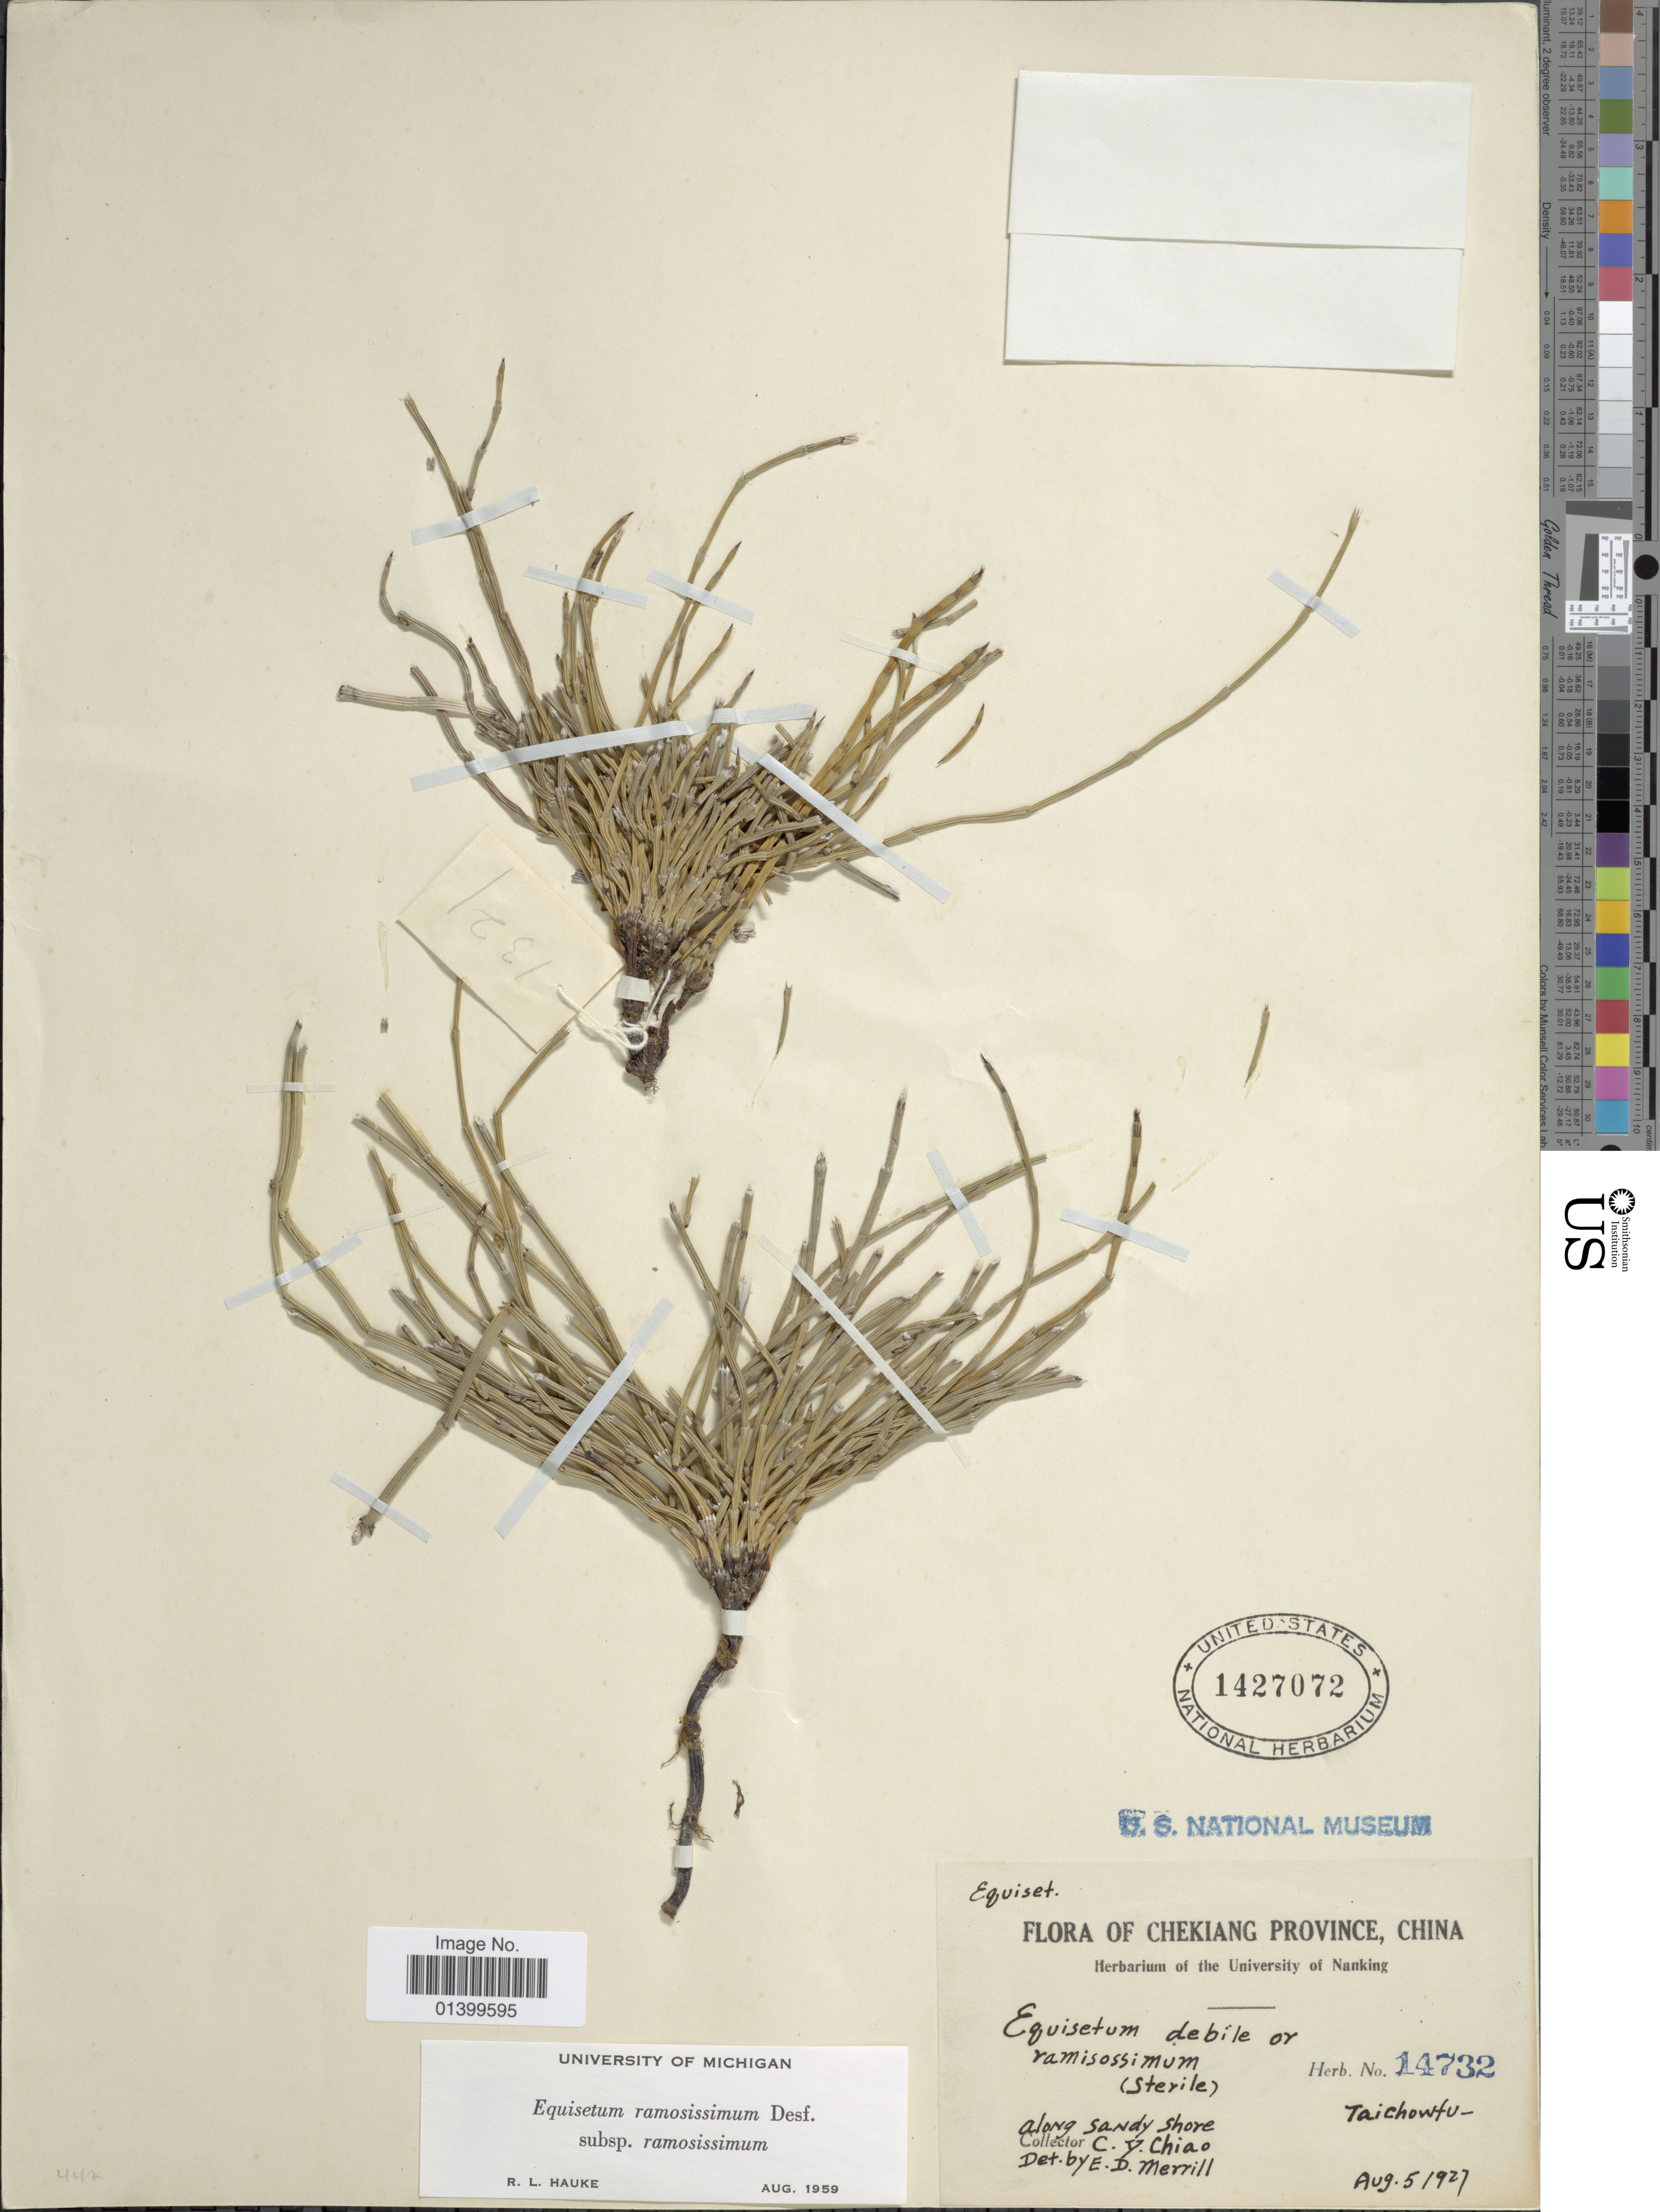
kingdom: Plantae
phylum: Tracheophyta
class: Polypodiopsida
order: Equisetales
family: Equisetaceae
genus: Equisetum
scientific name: Equisetum ramosissimum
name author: Desf.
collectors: C. Y. Chiao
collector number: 14732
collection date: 1927-08-05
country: China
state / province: Zhejiang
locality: Flora of Chekiang Province, China. Along sandy shore Taichowfu [interpreted]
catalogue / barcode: US 1427072